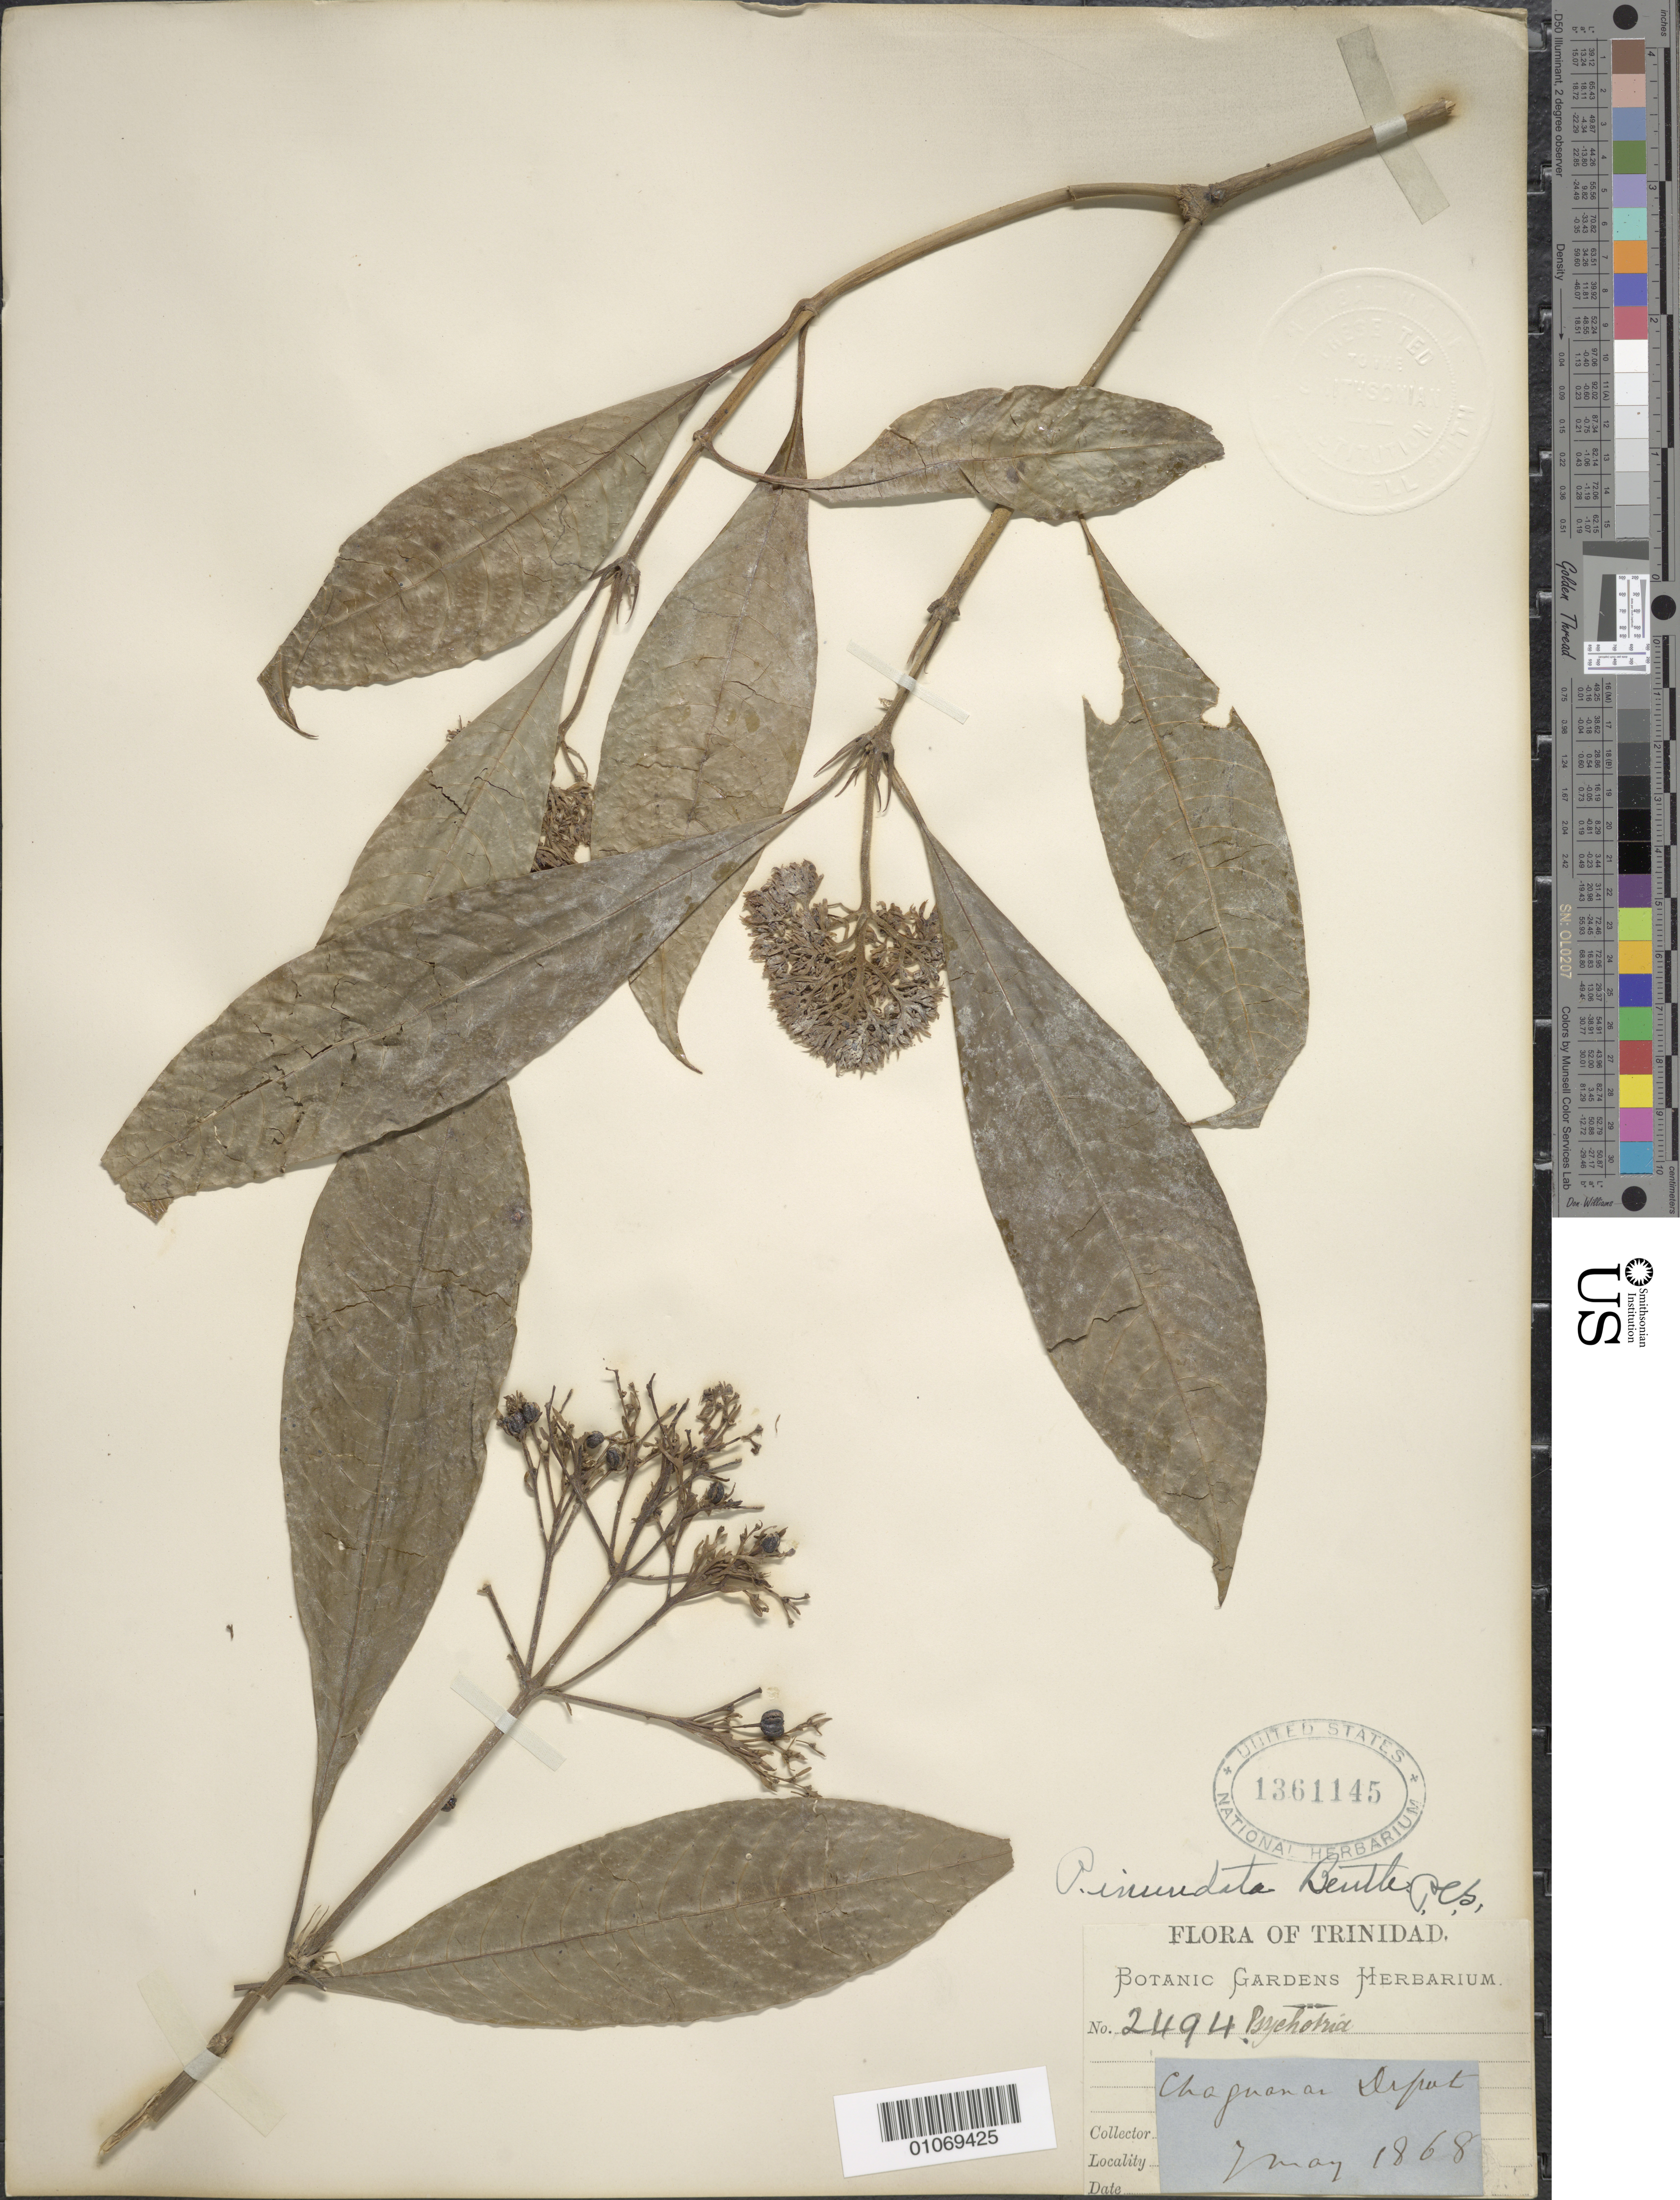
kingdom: Plantae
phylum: Tracheophyta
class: Magnoliopsida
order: Gentianales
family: Rubiaceae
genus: Psychotria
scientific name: Psychotria capitata subsp. amplifolia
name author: (Raeusch.) Steyerm.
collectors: Botanic Gardens Herbarium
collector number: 2494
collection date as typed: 01 May 1868 to 31 May 1868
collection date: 1868-05-01/1868-05-31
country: Trinidad and Tobago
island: Trinidad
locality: Chapuana Depot.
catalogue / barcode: US 1361145